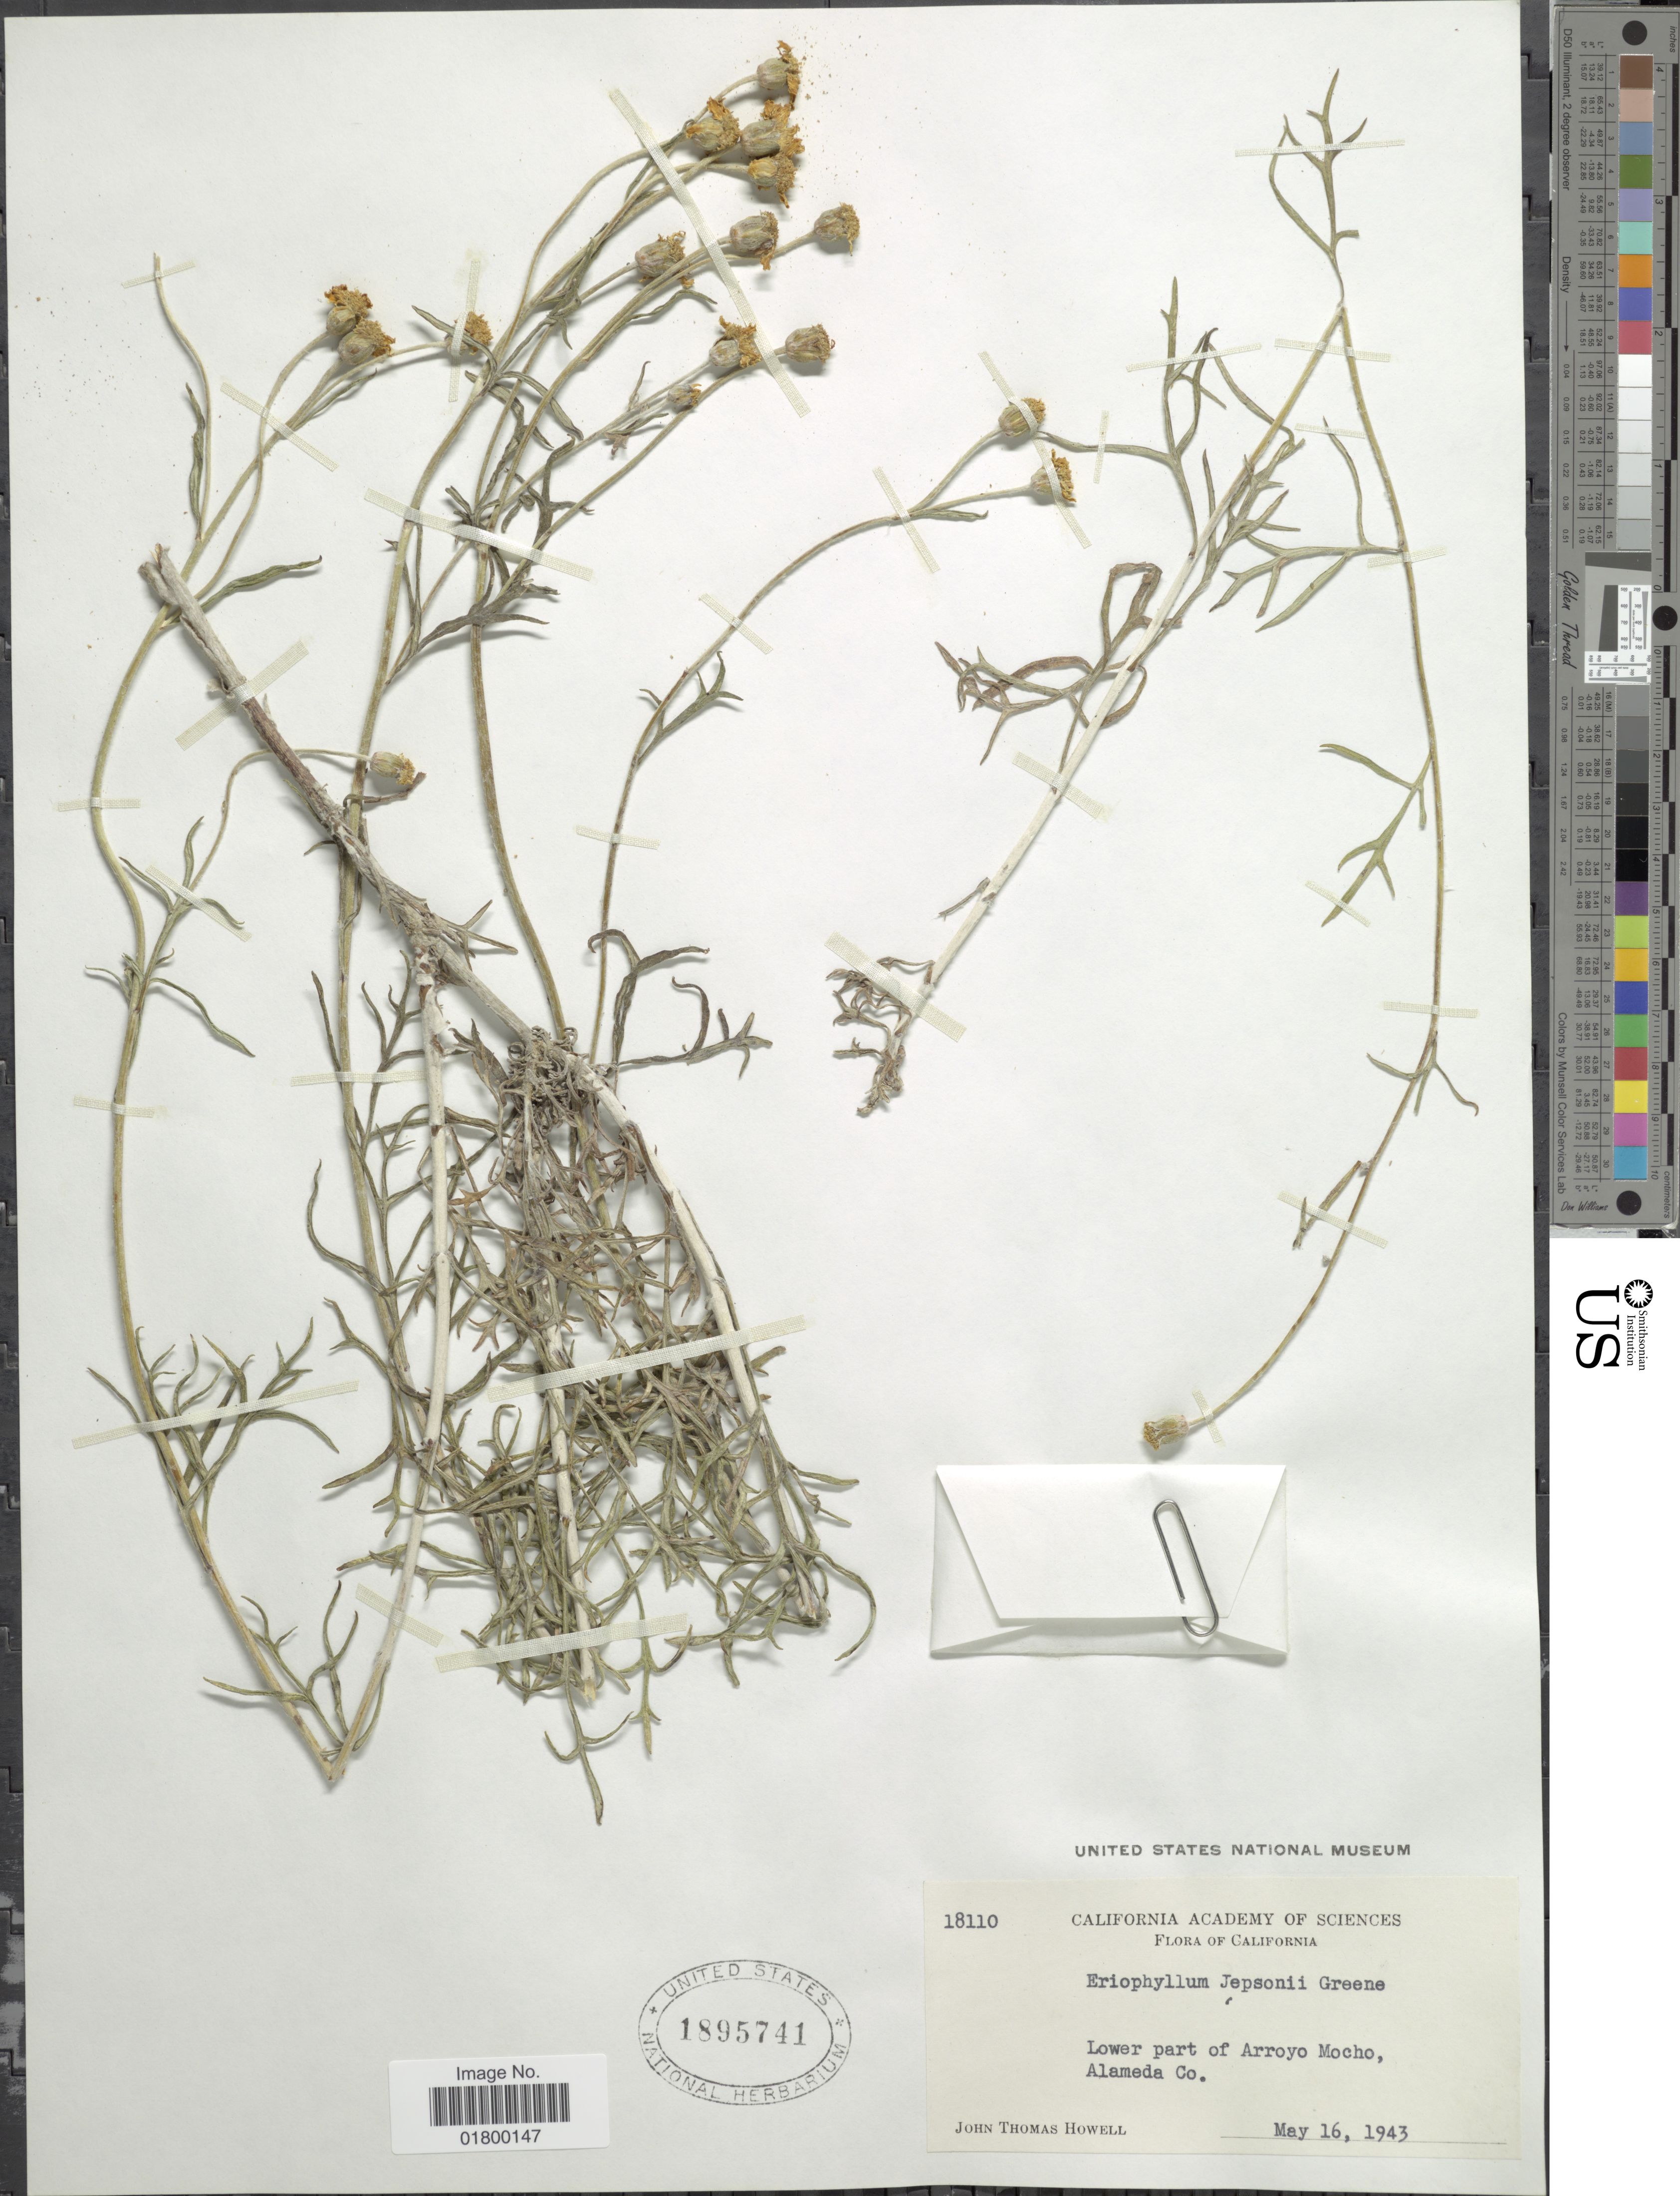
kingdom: Plantae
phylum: Tracheophyta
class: Magnoliopsida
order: Asterales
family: Asteraceae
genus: Eriophyllum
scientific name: Eriophyllum jepsoni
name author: Greene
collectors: J. T. Howell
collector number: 18110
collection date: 1943-05-16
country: United States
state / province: California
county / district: Alameda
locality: Lower part of Arroyo Mocho, Alameda Co.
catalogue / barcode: US 1895741